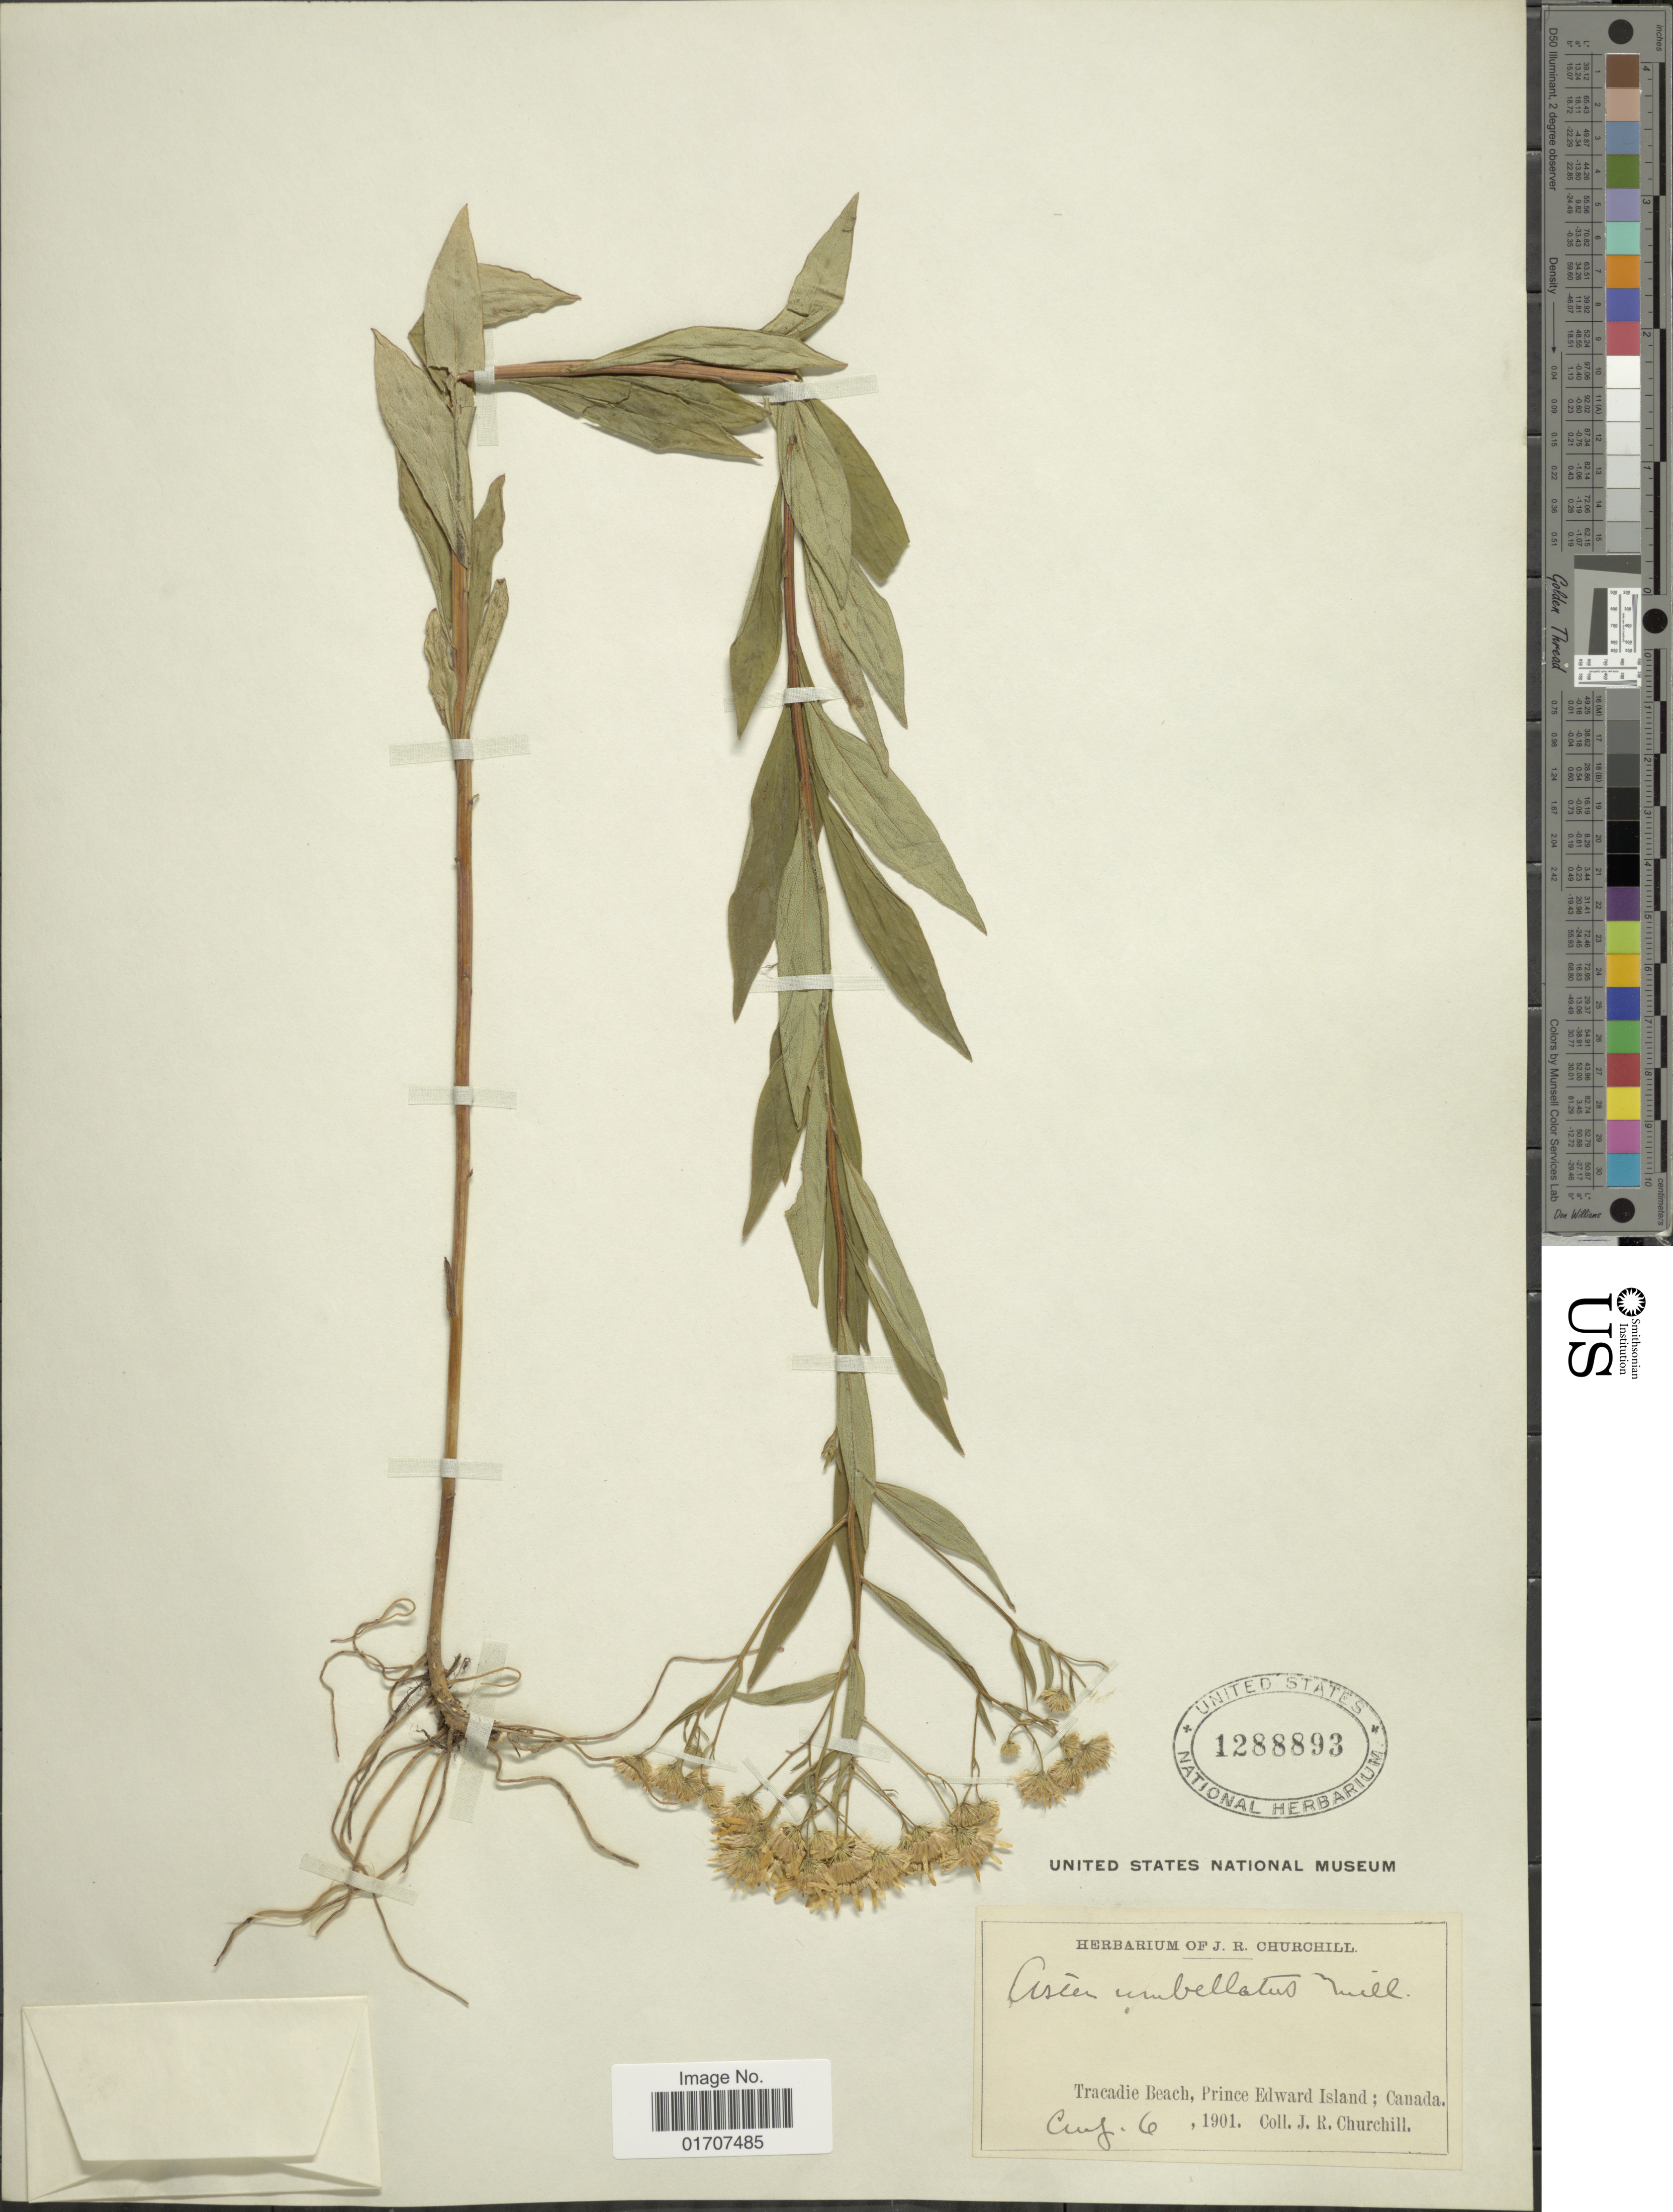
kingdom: Plantae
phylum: Tracheophyta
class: Magnoliopsida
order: Asterales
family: Asteraceae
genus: Doellingeria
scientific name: Doellingeria umbellata var. umbellata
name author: Nees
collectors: J. Churchill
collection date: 1901-08-06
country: Canada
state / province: Prince Edward Island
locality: Tracadie Beach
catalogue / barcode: US 1288893